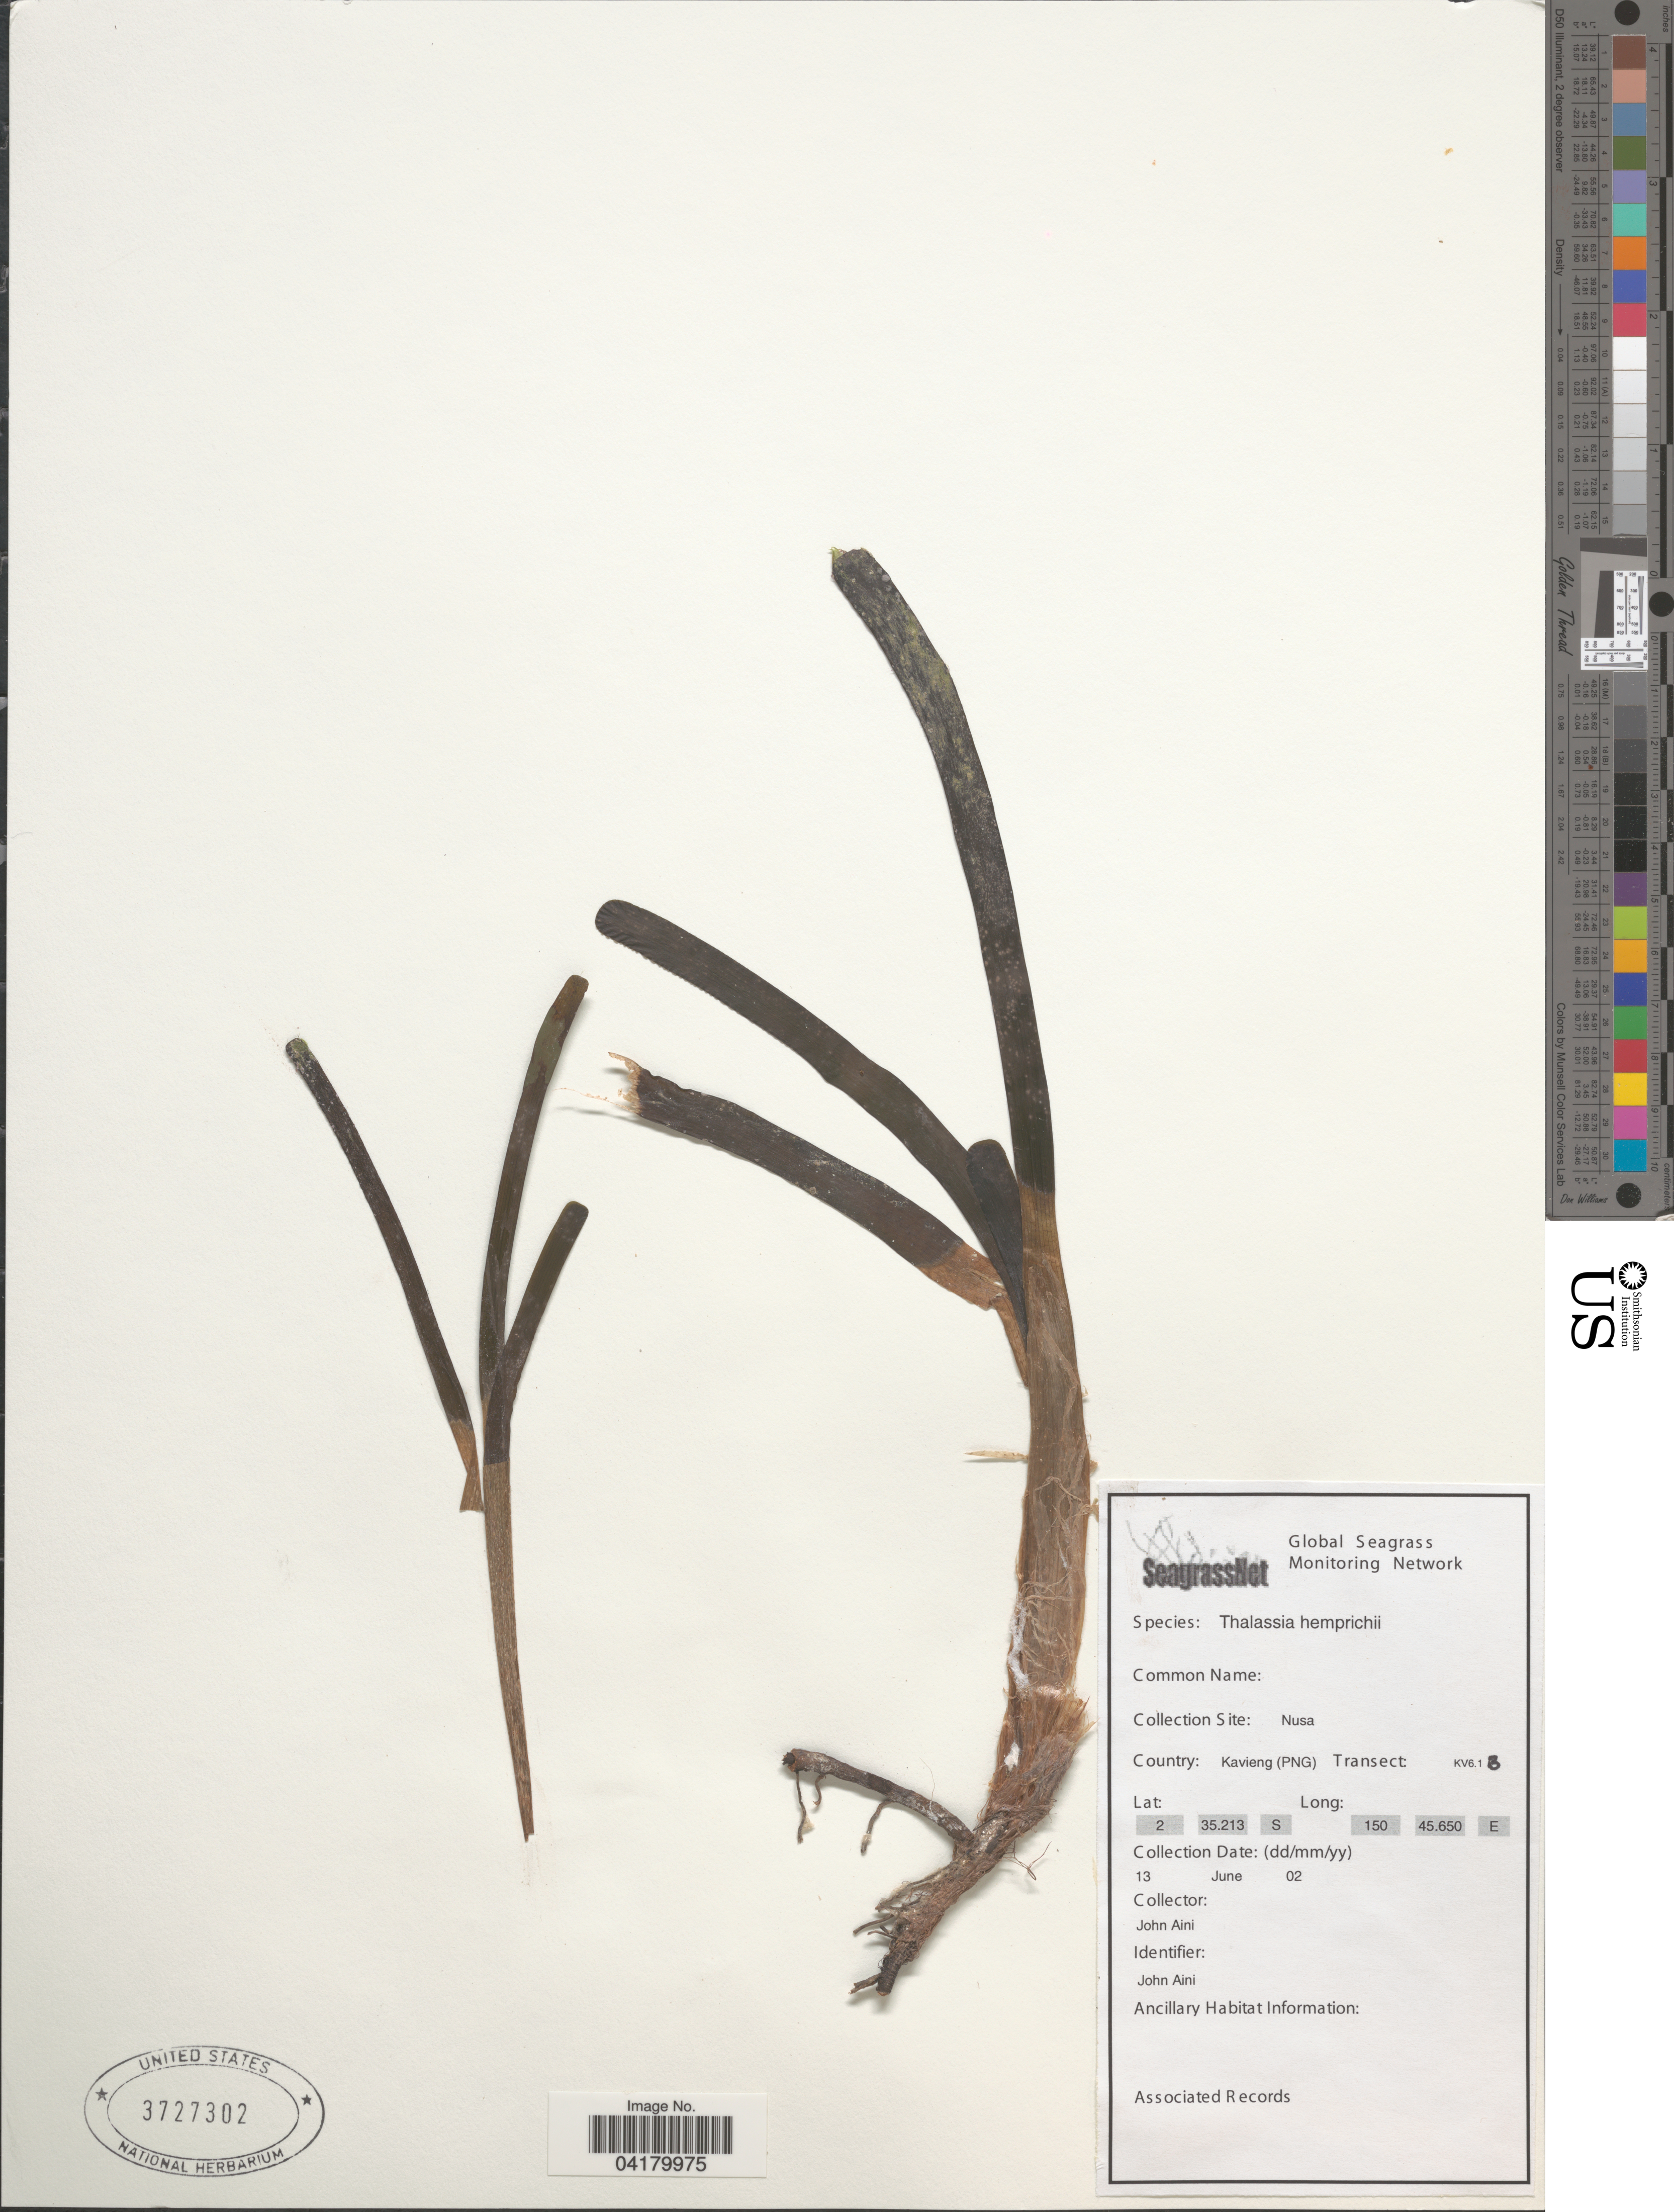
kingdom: Plantae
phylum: Tracheophyta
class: Liliopsida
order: Alismatales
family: Hydrocharitaceae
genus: Thalassia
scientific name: Thalassia hemprichii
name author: Asch.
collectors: J. Aini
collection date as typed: Transcribed d/m/y: 13/6/2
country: Papua New Guinea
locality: Collection Site: Nusa. County: Kavieng (PNG) Transect: KV6.1B.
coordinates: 2 35.213, 150 46.650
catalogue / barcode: US 3727302